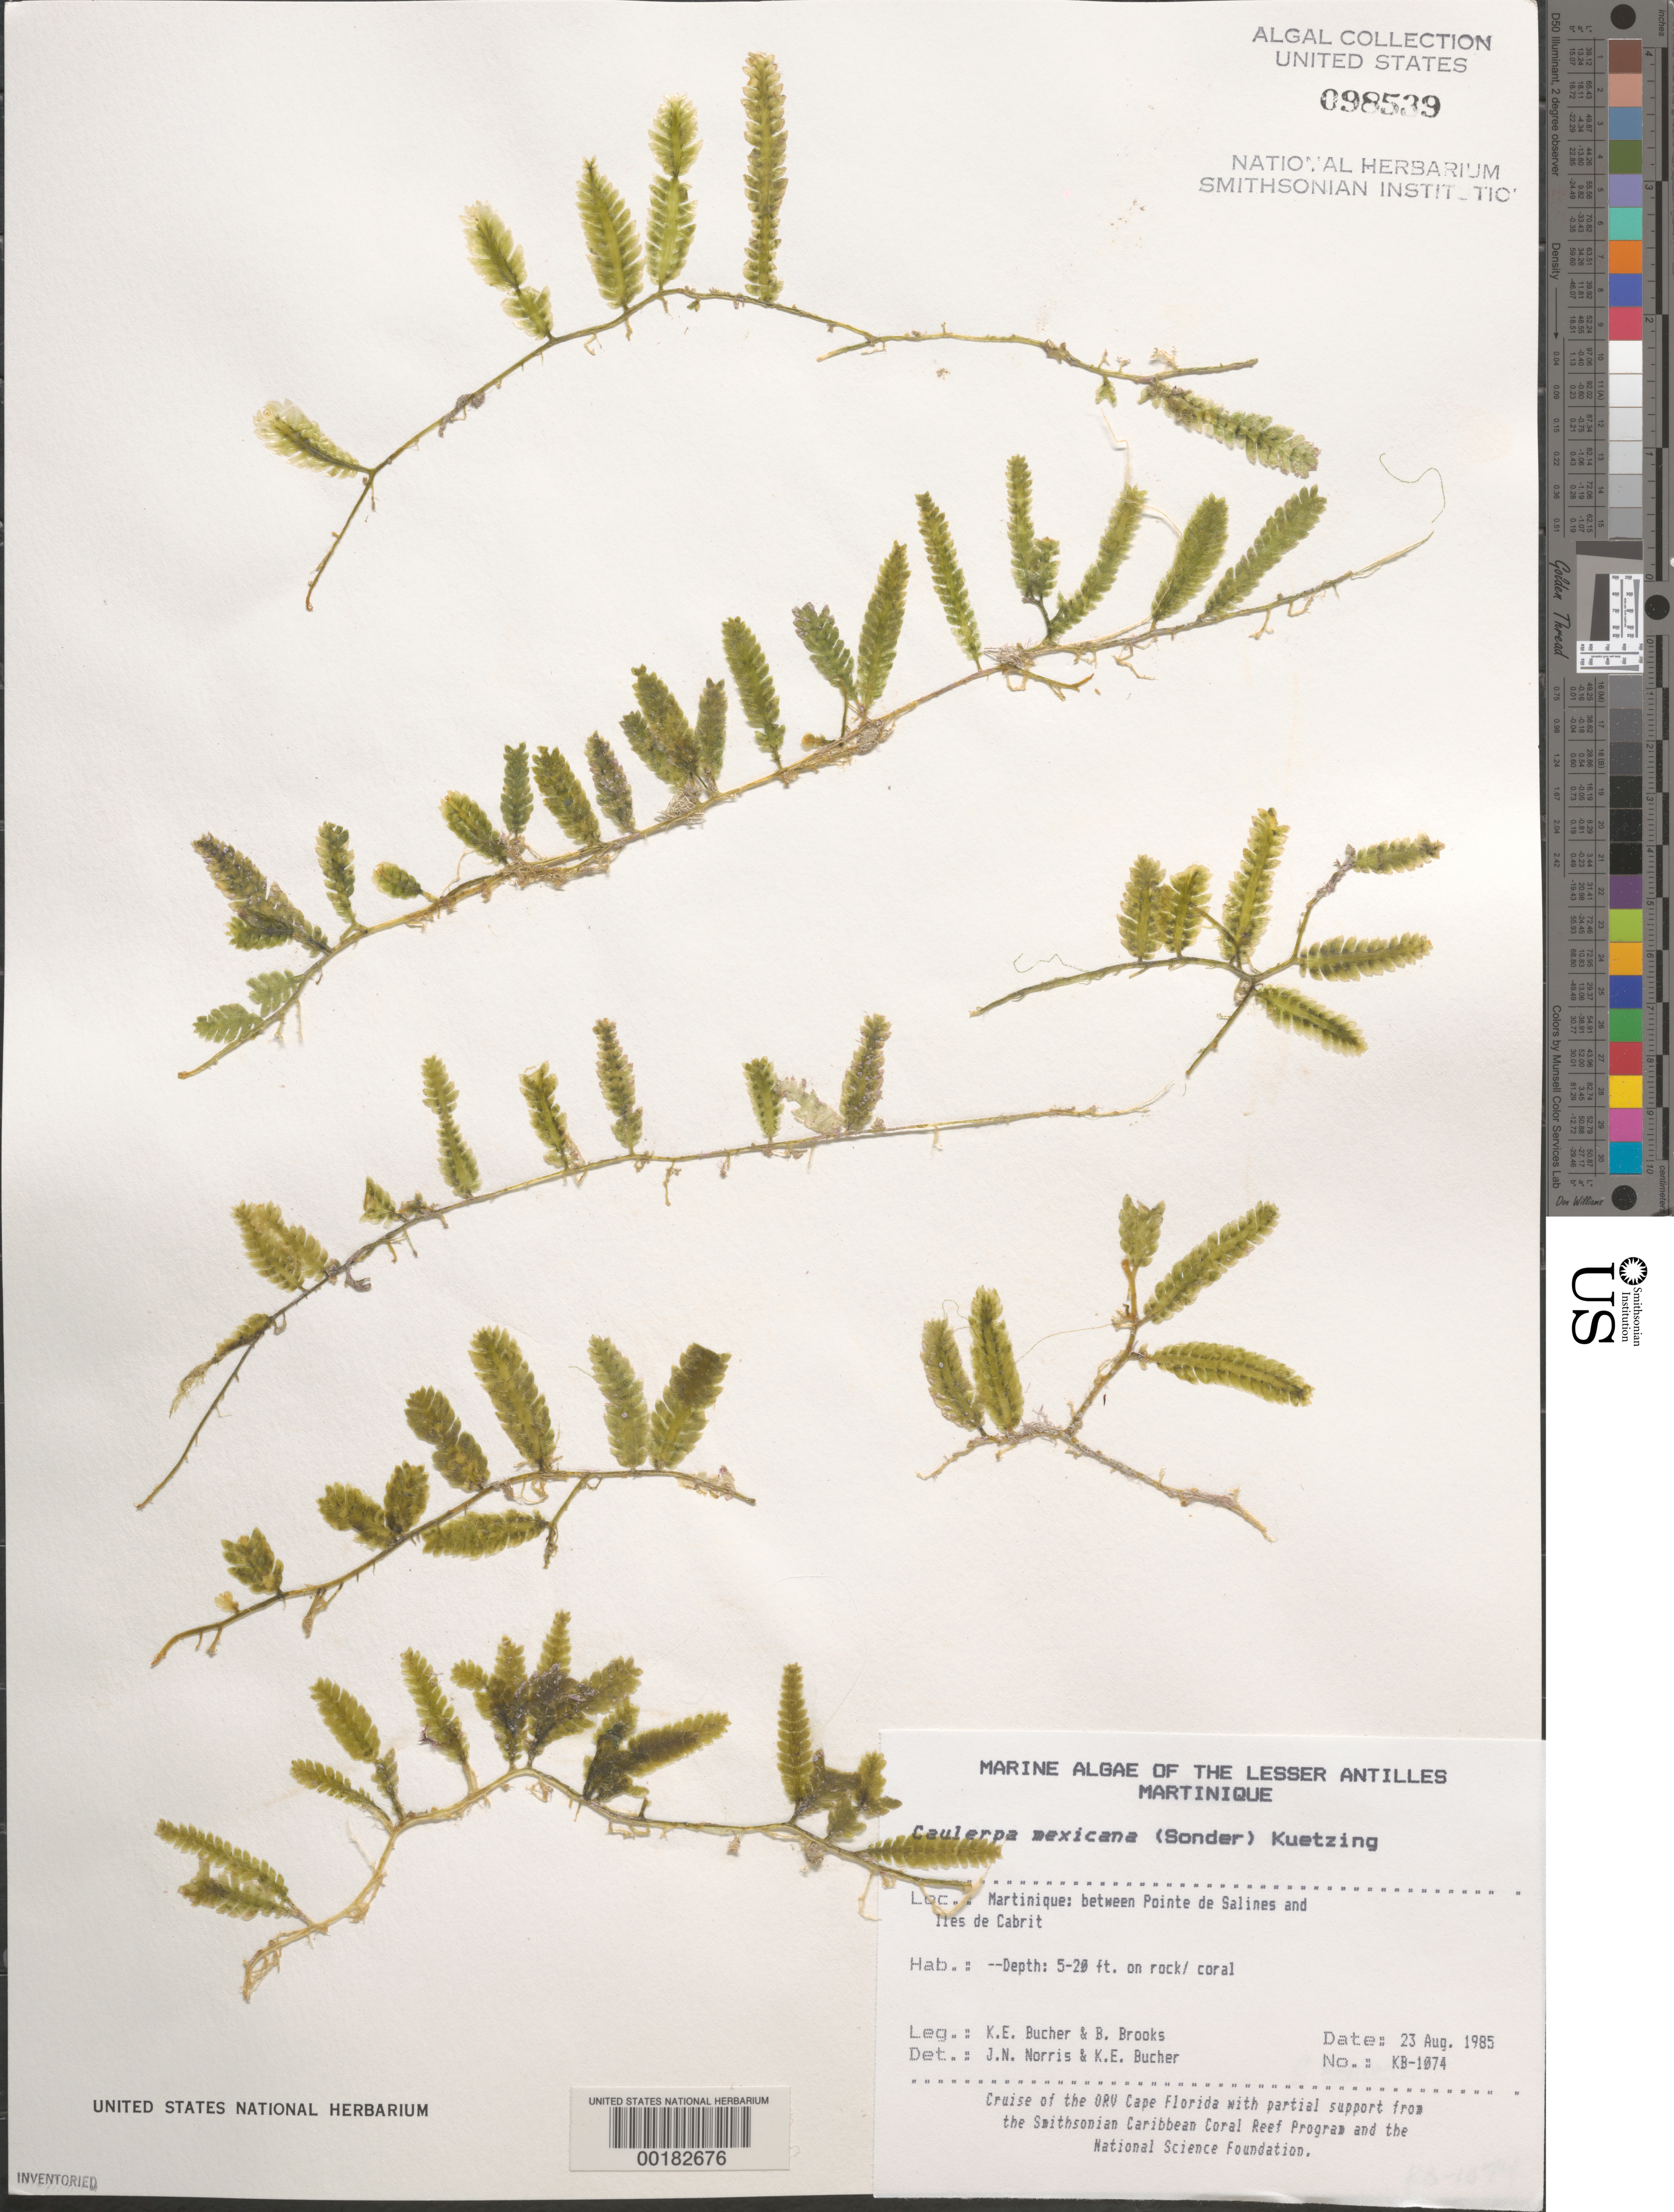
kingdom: Plantae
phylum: Chlorophyta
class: Ulvophyceae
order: Bryopsidales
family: Caulerpaceae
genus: Caulerpa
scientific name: Caulerpa mexicana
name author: Sond. ex Kütz.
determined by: Norris, J. N.; Bucher, K. E.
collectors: K. E. Bucher & B. Brooks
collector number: Kb-1074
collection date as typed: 23 Aug 1985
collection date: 1985-08-23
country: Martinique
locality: Between Pointe de Salines and Iles de Cabrit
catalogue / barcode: US 98539